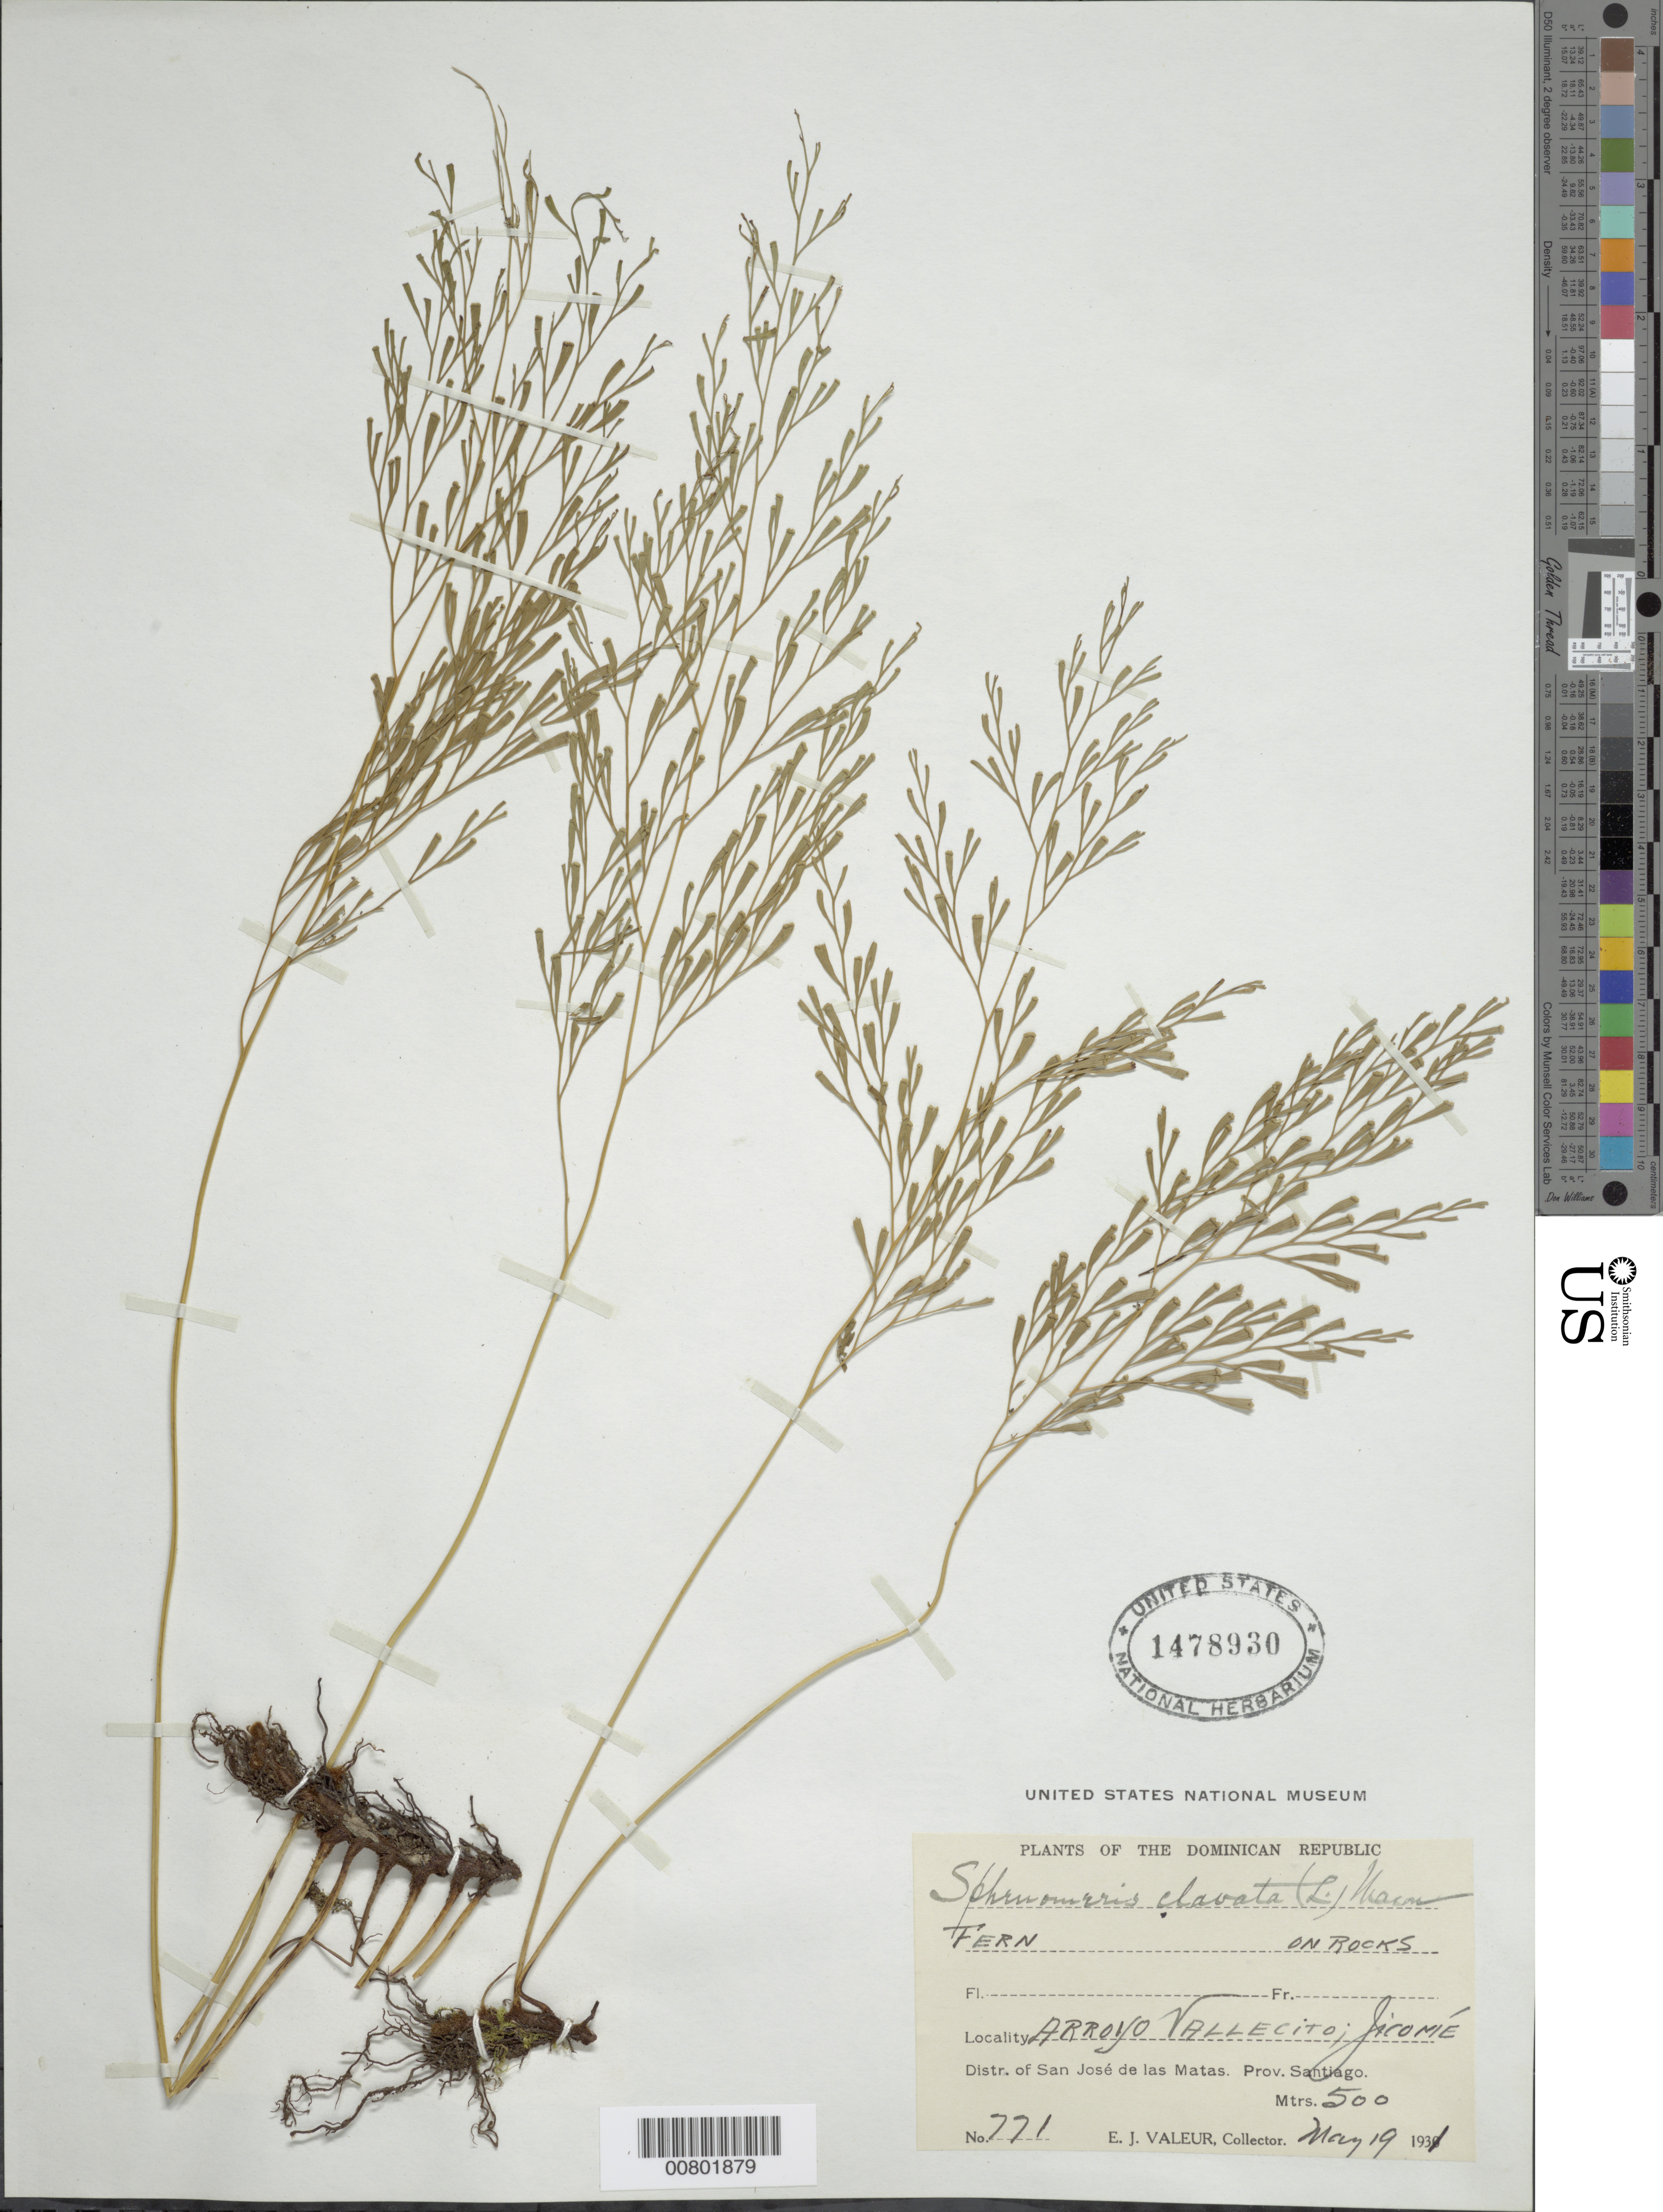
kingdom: Plantae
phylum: Tracheophyta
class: Polypodiopsida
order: Polypodiales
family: Lindsaeaceae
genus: Sphenomeris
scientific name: Sphenomeris clavata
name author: (L.) Maxon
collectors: E. Valeur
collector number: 771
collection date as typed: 19 May 1931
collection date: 1931-05-19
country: Dominican Republic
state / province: Santiago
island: Hispaniola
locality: Dist. San José de las Matas, Arr. Vallecito, Jicomié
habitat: On rocks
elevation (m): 500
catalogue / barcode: US 1478930